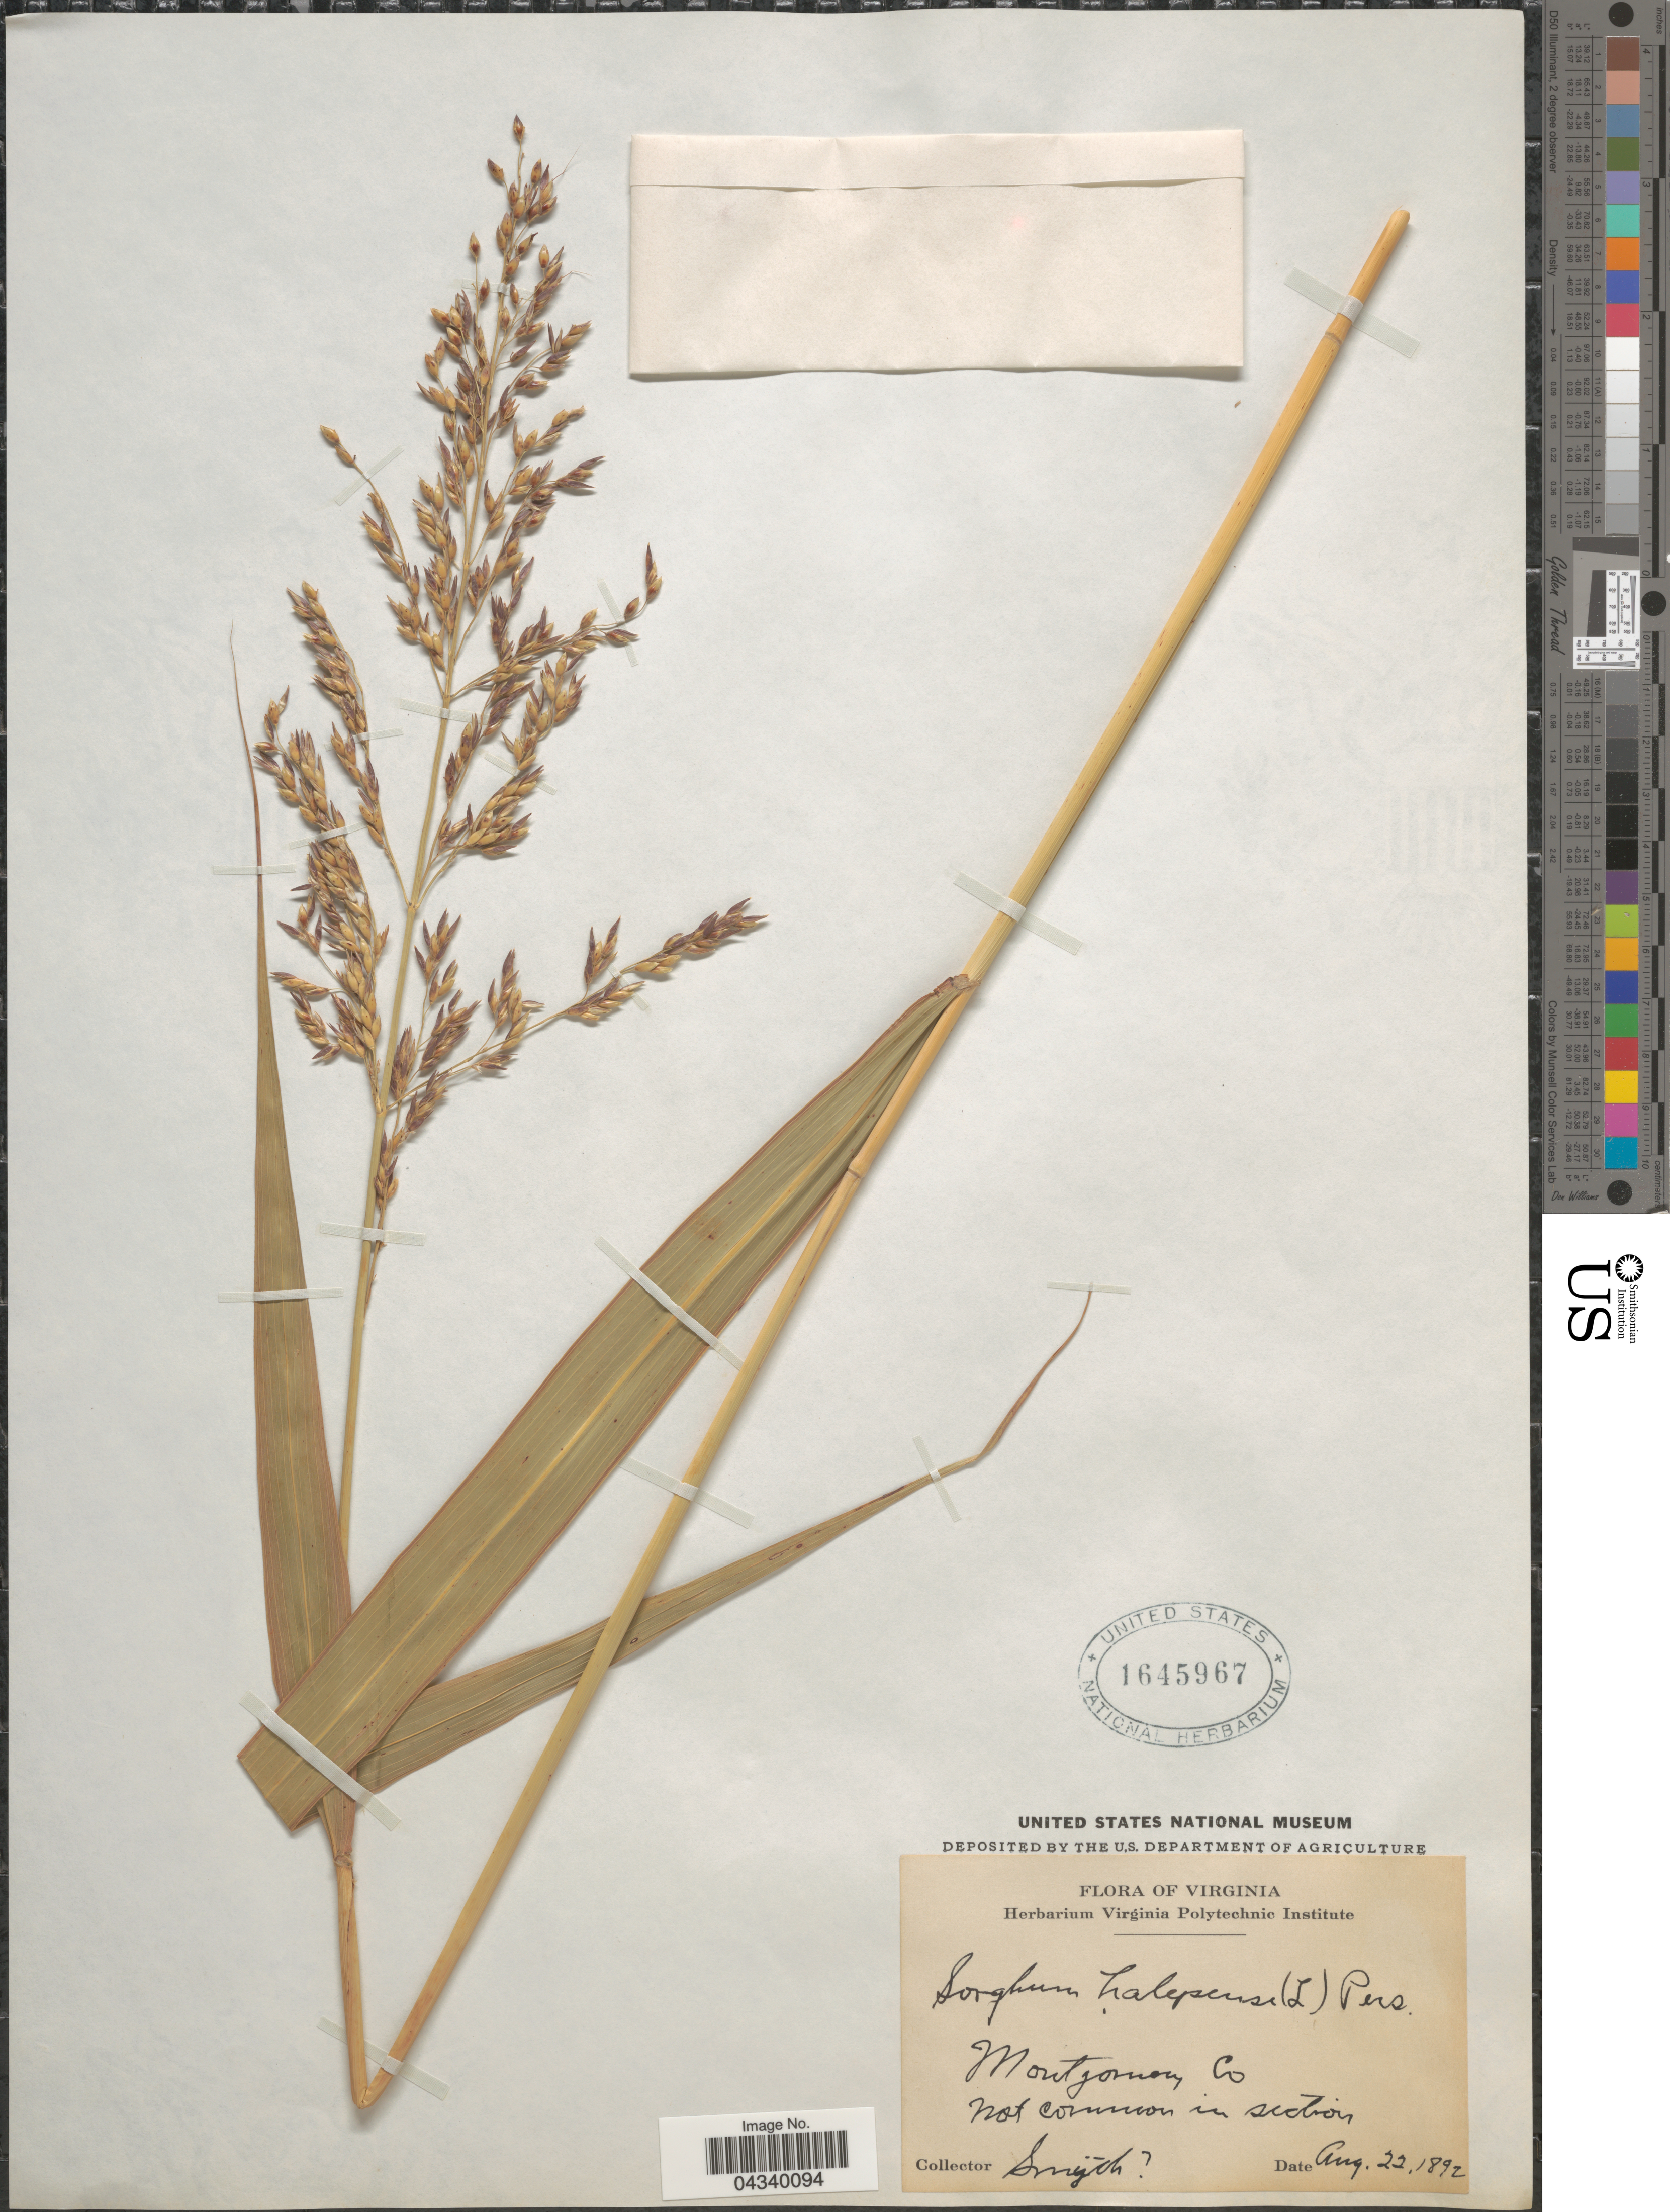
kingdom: Plantae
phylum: Tracheophyta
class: Liliopsida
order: Poales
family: Poaceae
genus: Sorghum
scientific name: Sorghum halepense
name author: (L.) Pers.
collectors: -. Smyth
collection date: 1892-08-22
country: United States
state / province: Virginia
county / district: Montgomery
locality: Montgomery Co.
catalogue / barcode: US 1645967